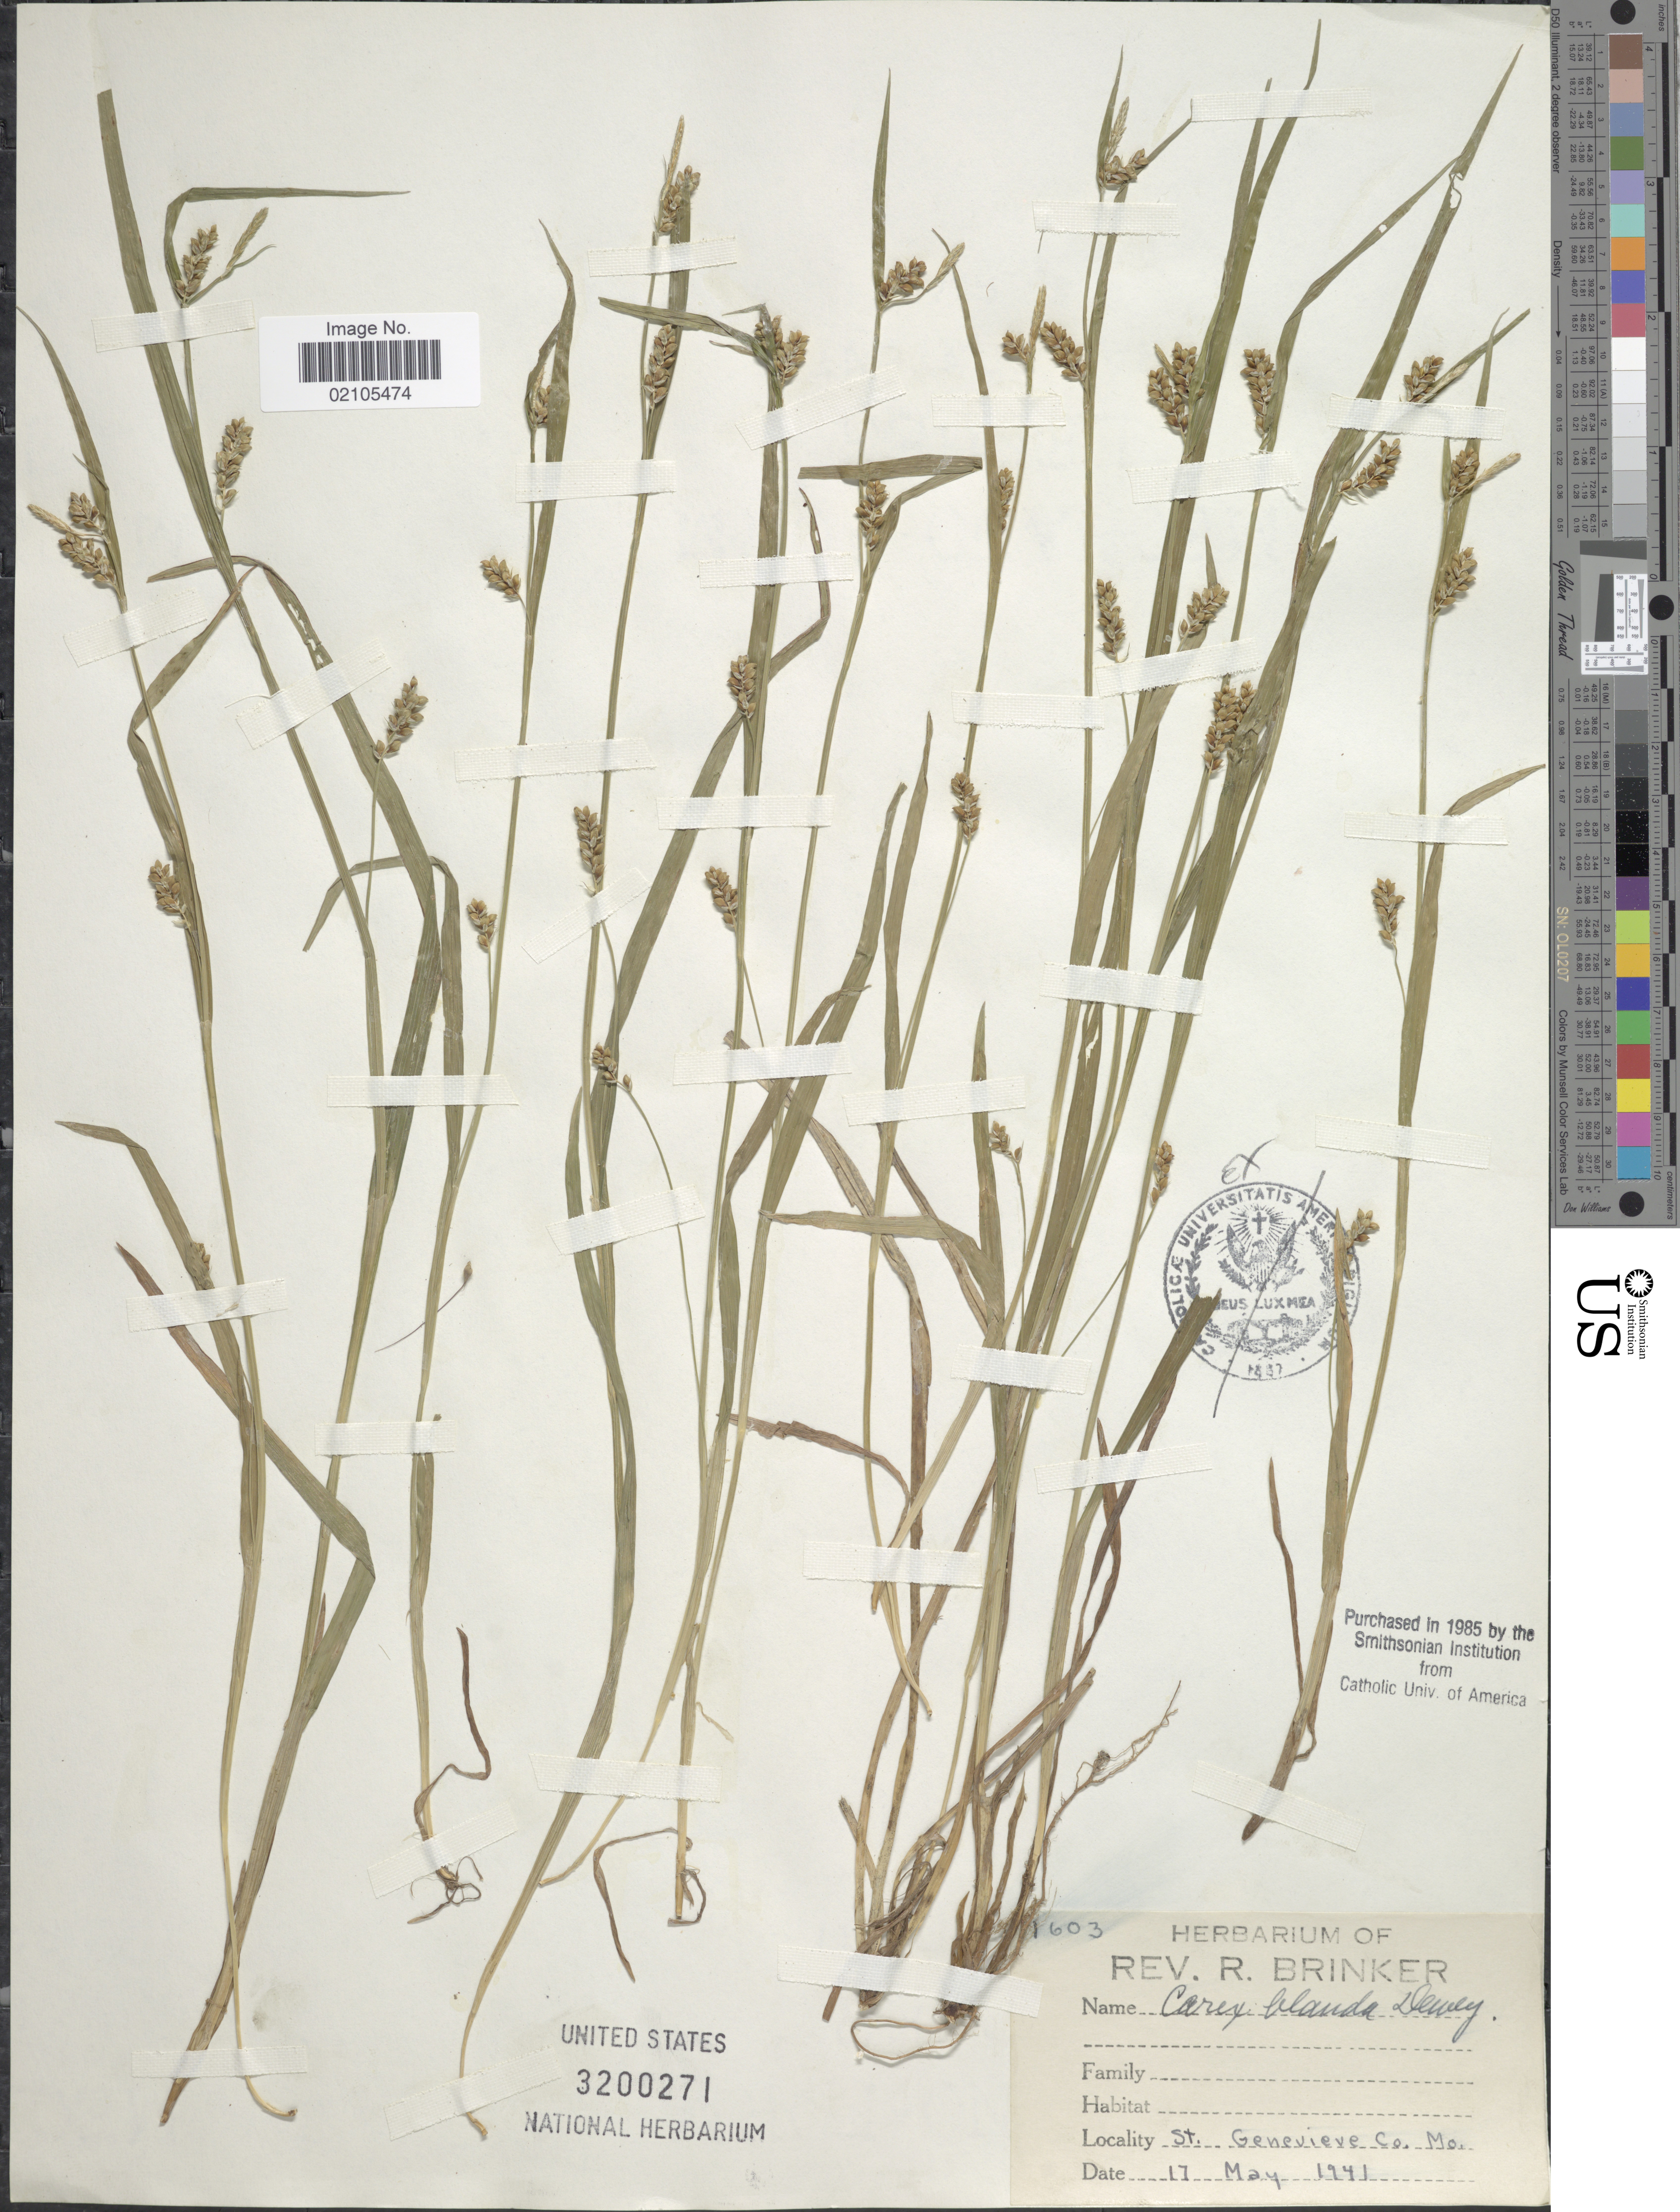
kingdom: Plantae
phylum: Tracheophyta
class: Liliopsida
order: Poales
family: Cyperaceae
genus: Carex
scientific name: Carex blanda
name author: Dewey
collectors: ex herb. Rev. R. Brinker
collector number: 1603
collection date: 1941-05-17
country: United States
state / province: Missouri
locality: St. Genevieve Co. Mo.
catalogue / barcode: US 3200271